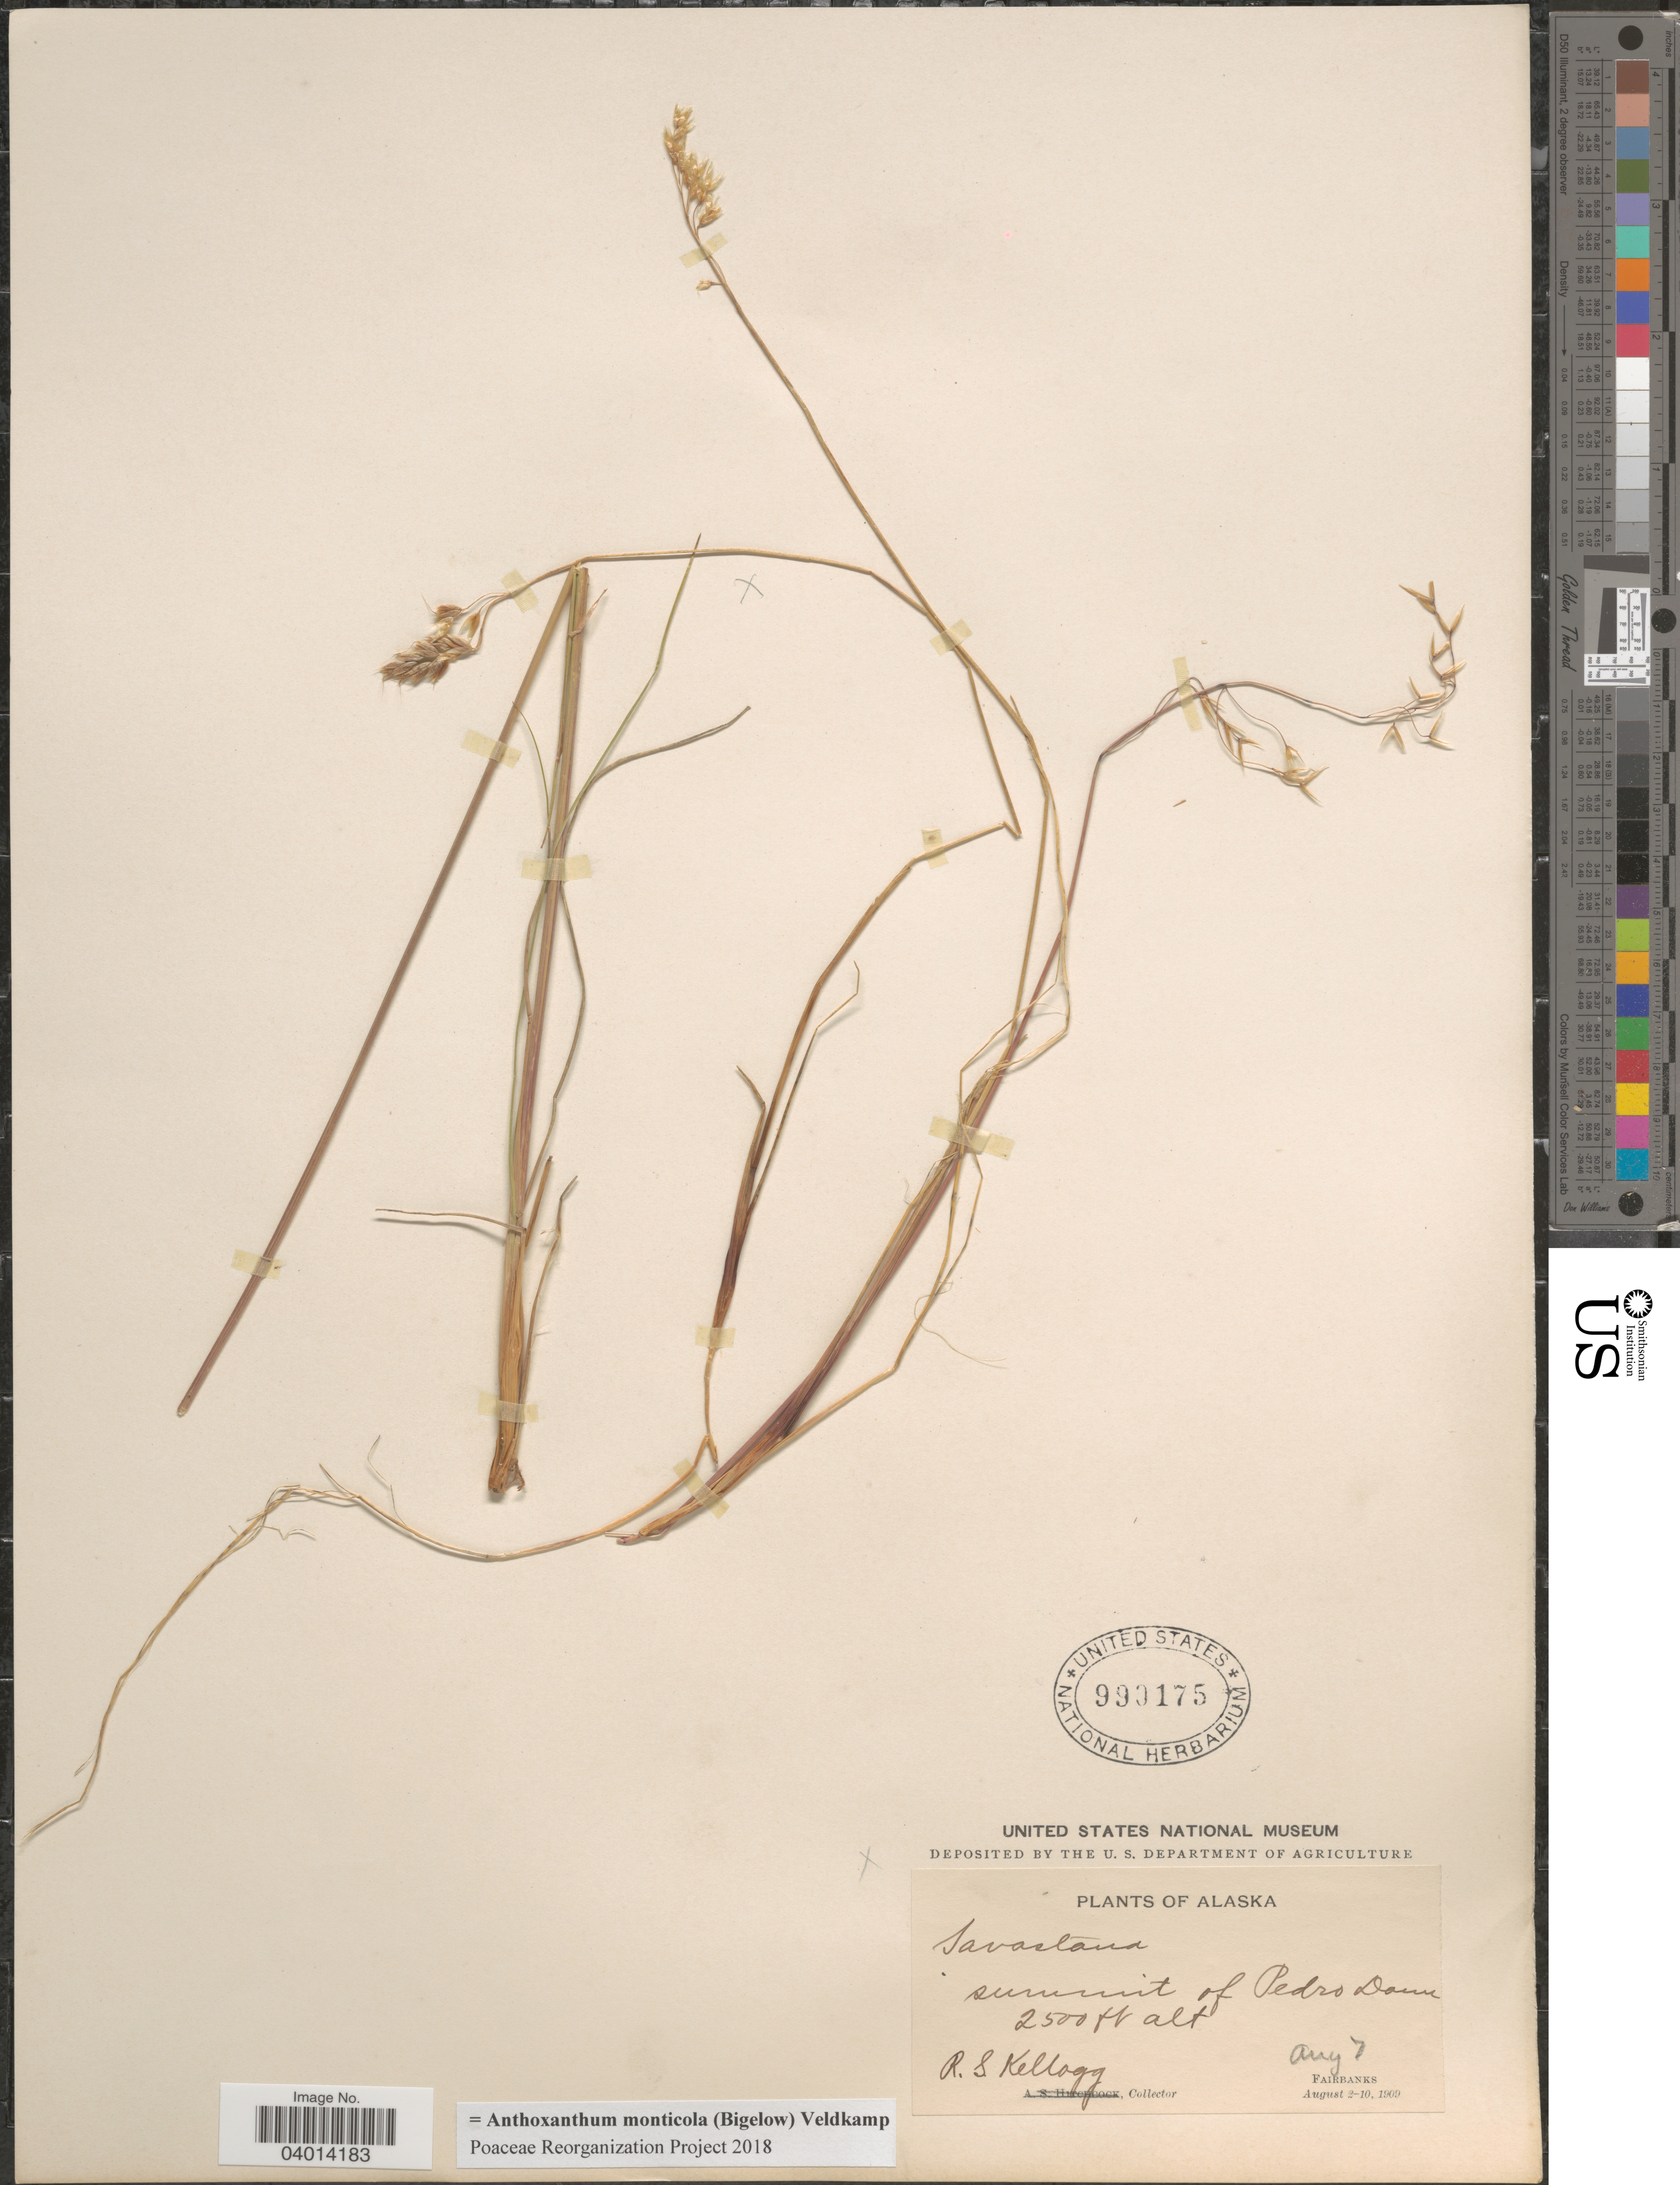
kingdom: Plantae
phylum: Tracheophyta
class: Liliopsida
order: Poales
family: Poaceae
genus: Anthoxanthum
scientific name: Anthoxanthum monticola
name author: (Bigelow) Veldkamp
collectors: R. Kellogg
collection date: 1909-08-07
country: United States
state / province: Alaska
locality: Summit of Pedro Dome. Fairbanks.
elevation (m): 762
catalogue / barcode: US 990175